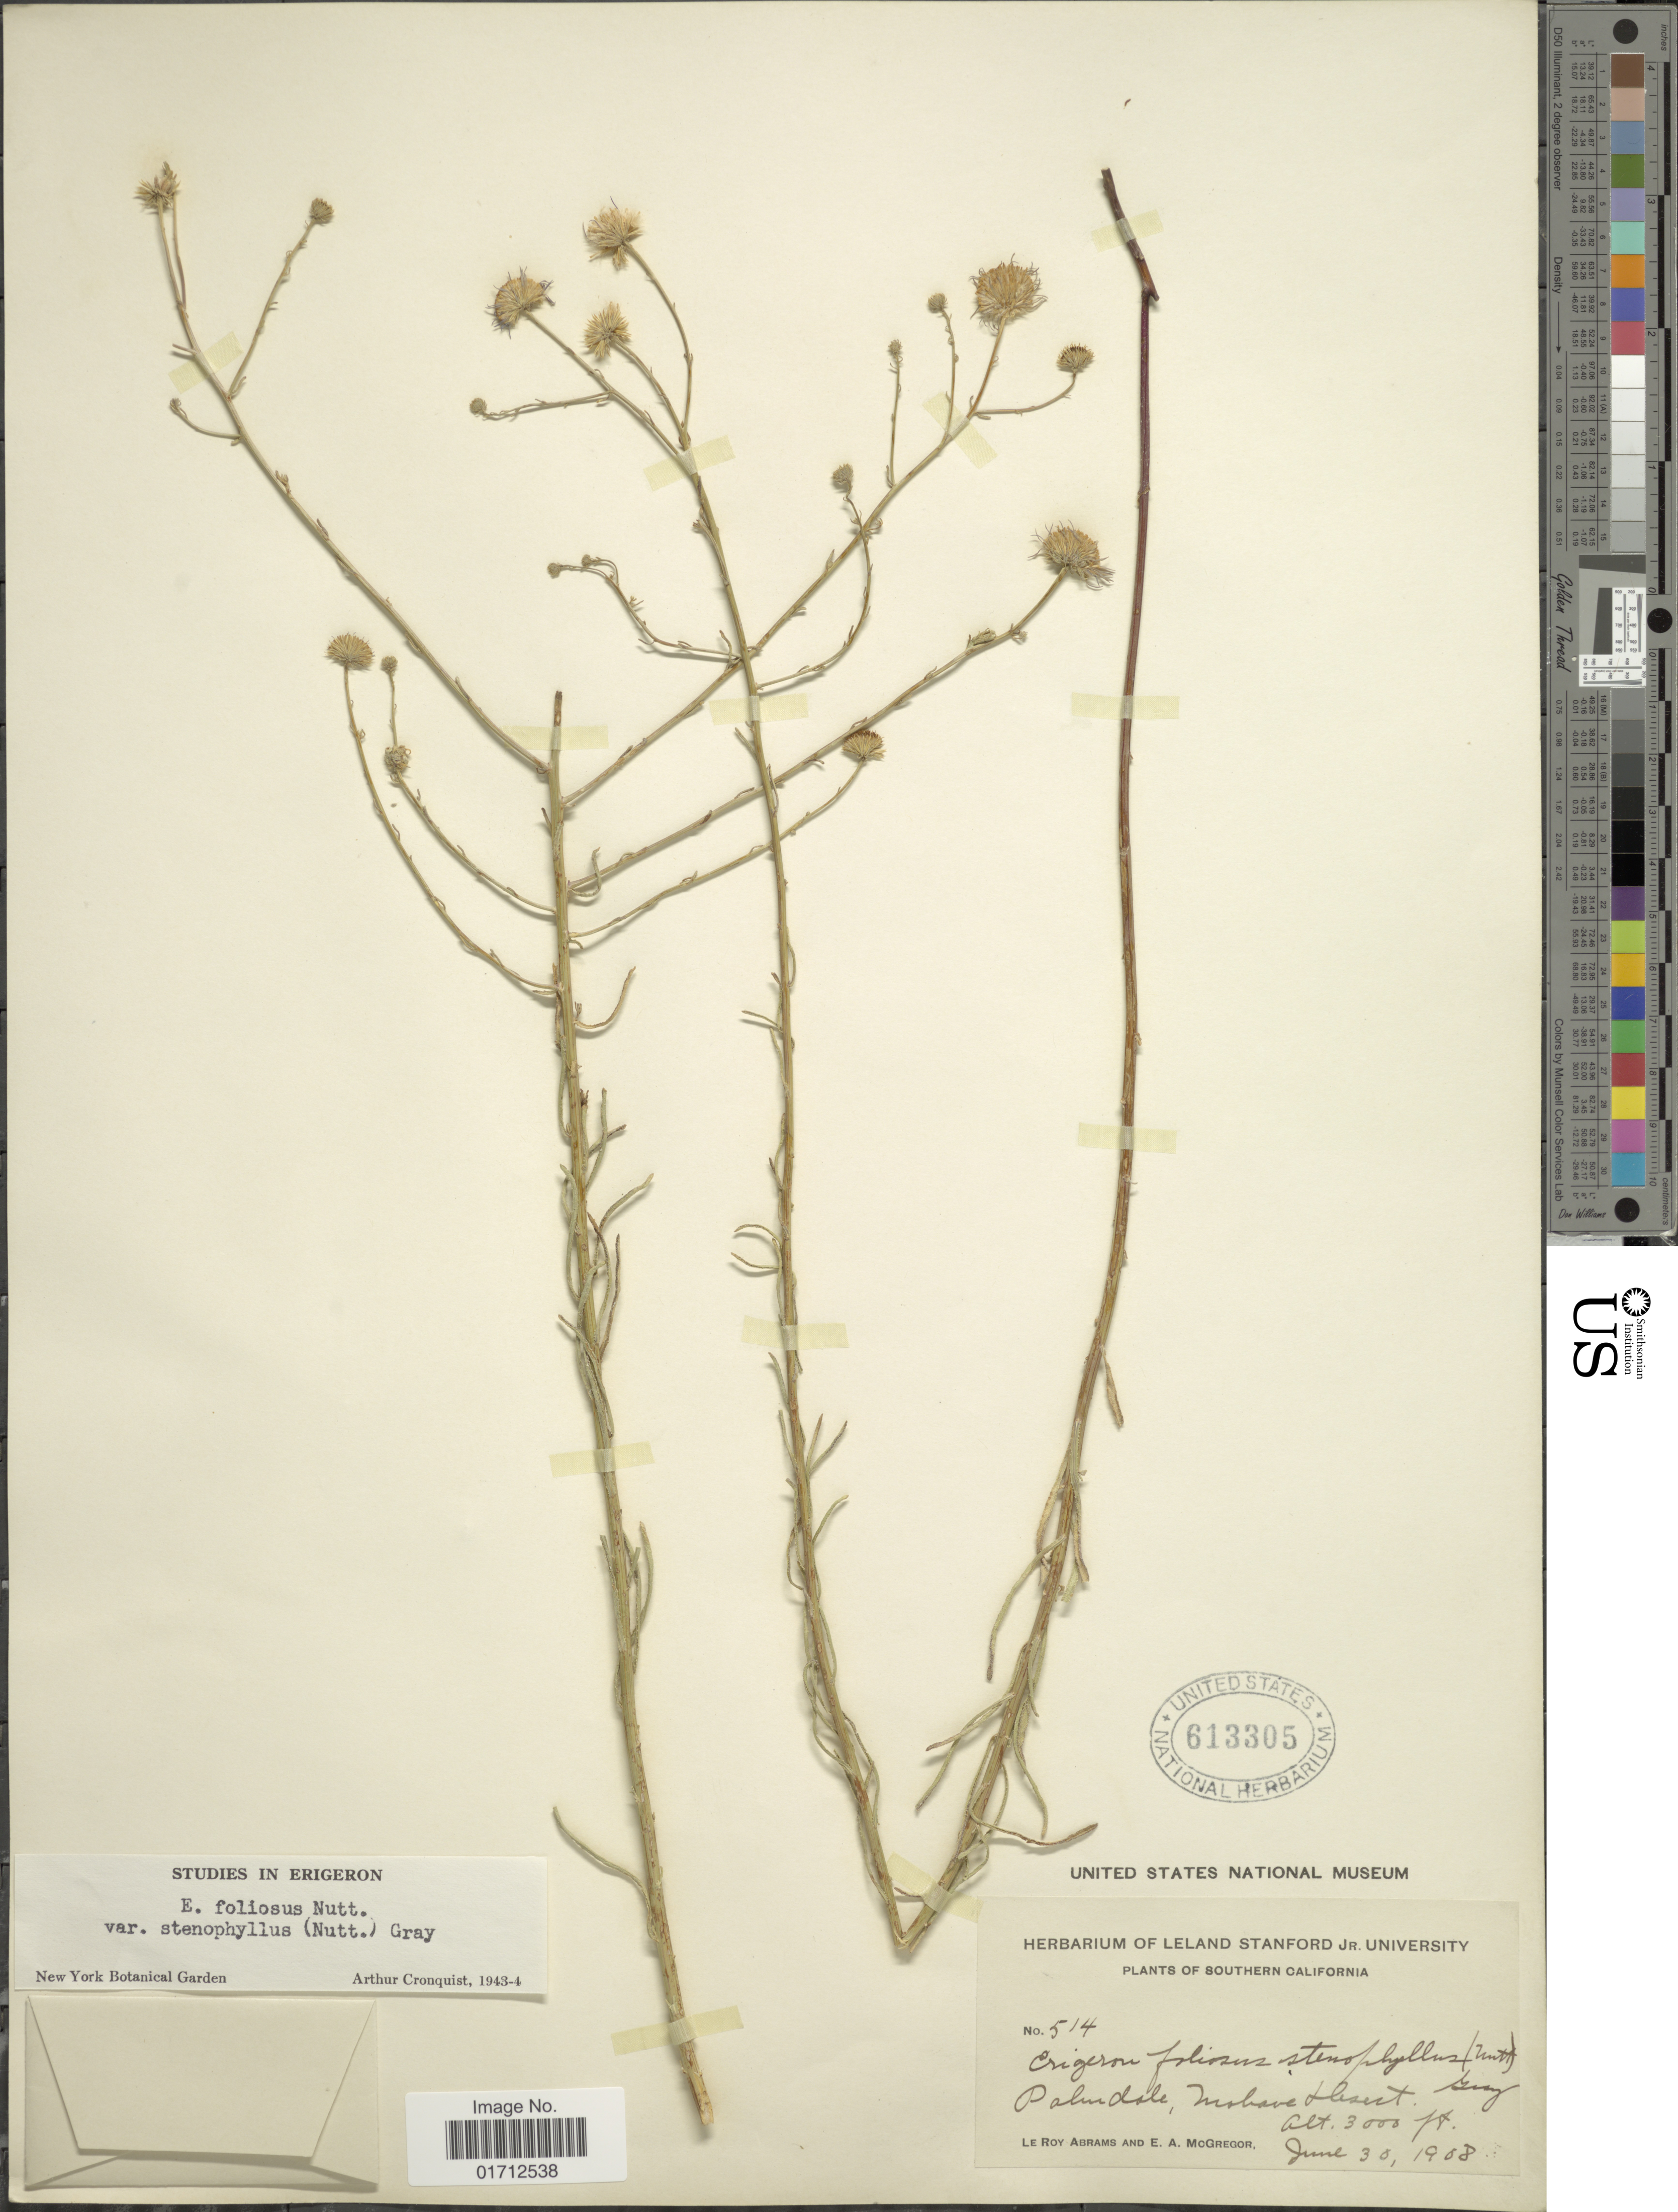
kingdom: Plantae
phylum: Tracheophyta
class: Magnoliopsida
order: Asterales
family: Asteraceae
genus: Erigeron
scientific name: Erigeron foliosus var. stenophyllus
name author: Nutt.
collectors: L. Abrams & E. A. McGregor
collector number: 514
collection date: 1908-06-30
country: United States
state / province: California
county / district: Kern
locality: Southern California, Palmdale, Mohave Desert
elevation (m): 914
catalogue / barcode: US 613305